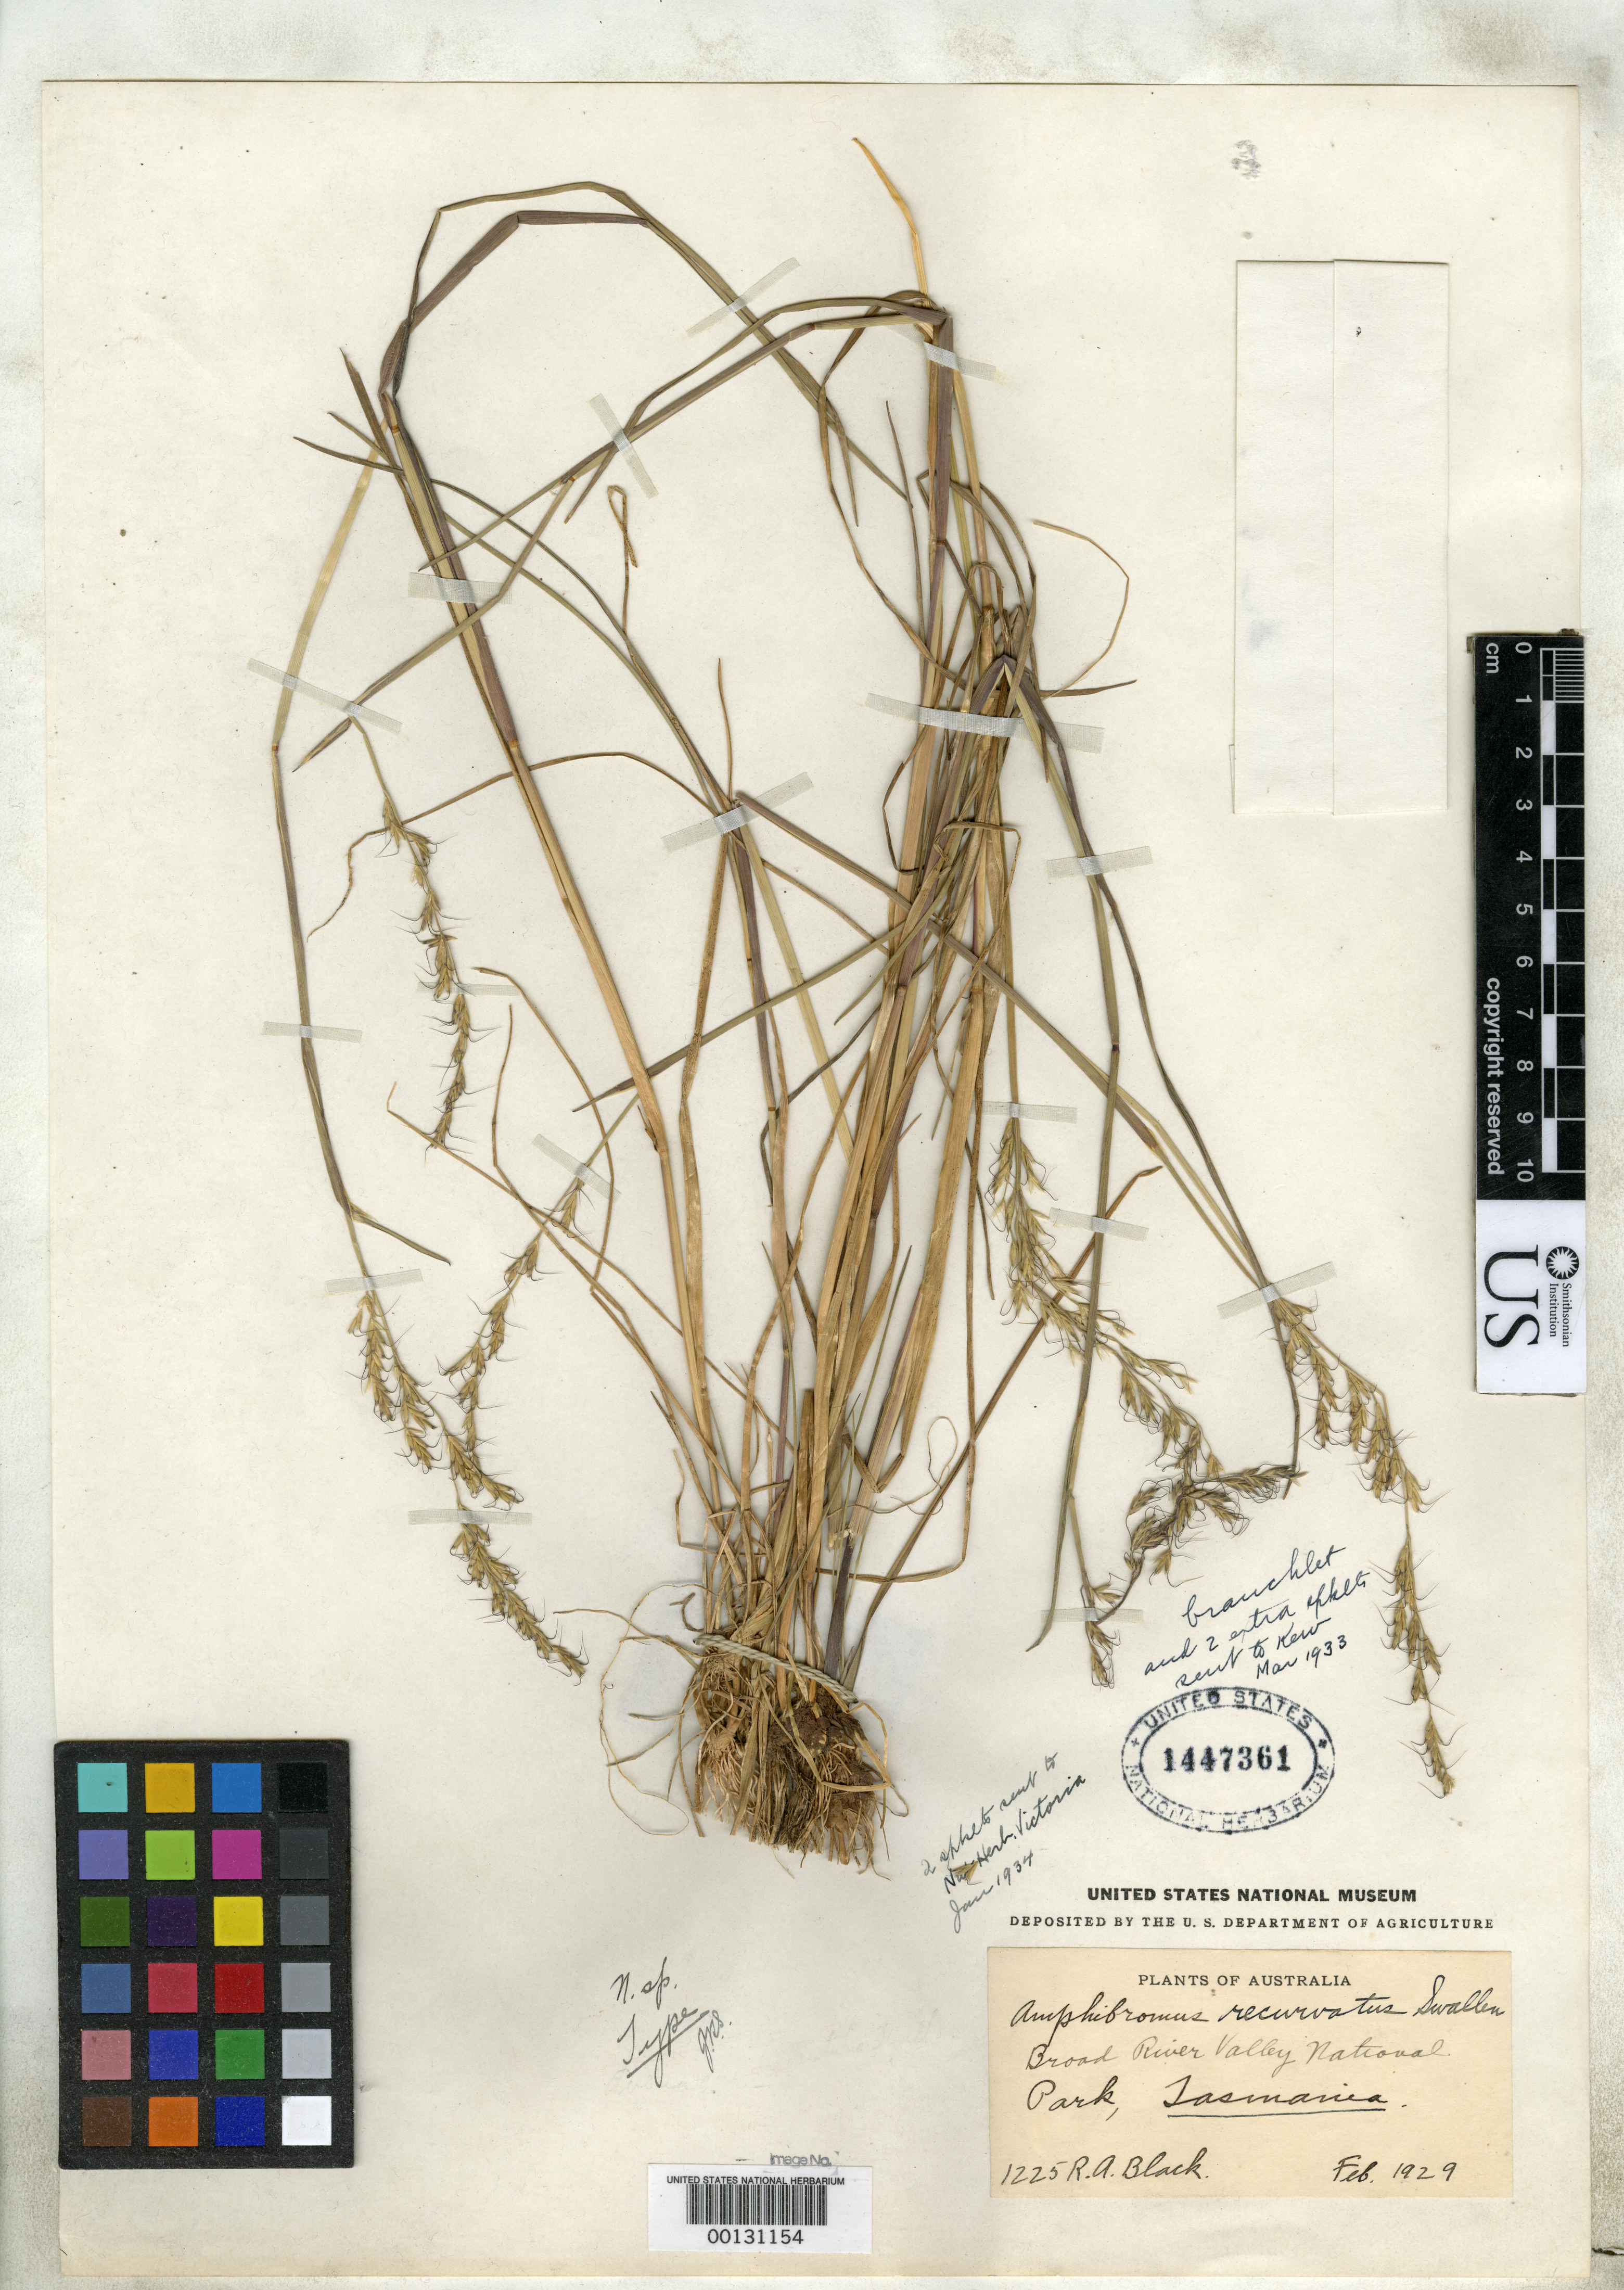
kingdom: Plantae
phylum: Tracheophyta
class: Liliopsida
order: Poales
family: Poaceae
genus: Amphibromus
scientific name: Amphibromus recurvatus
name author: Swallen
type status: Holotype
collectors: R. A. Black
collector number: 1225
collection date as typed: Feb 1929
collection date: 1929-02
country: Australia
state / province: Tasmania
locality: Broad River Valley Natl. Park.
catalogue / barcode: US 1447361